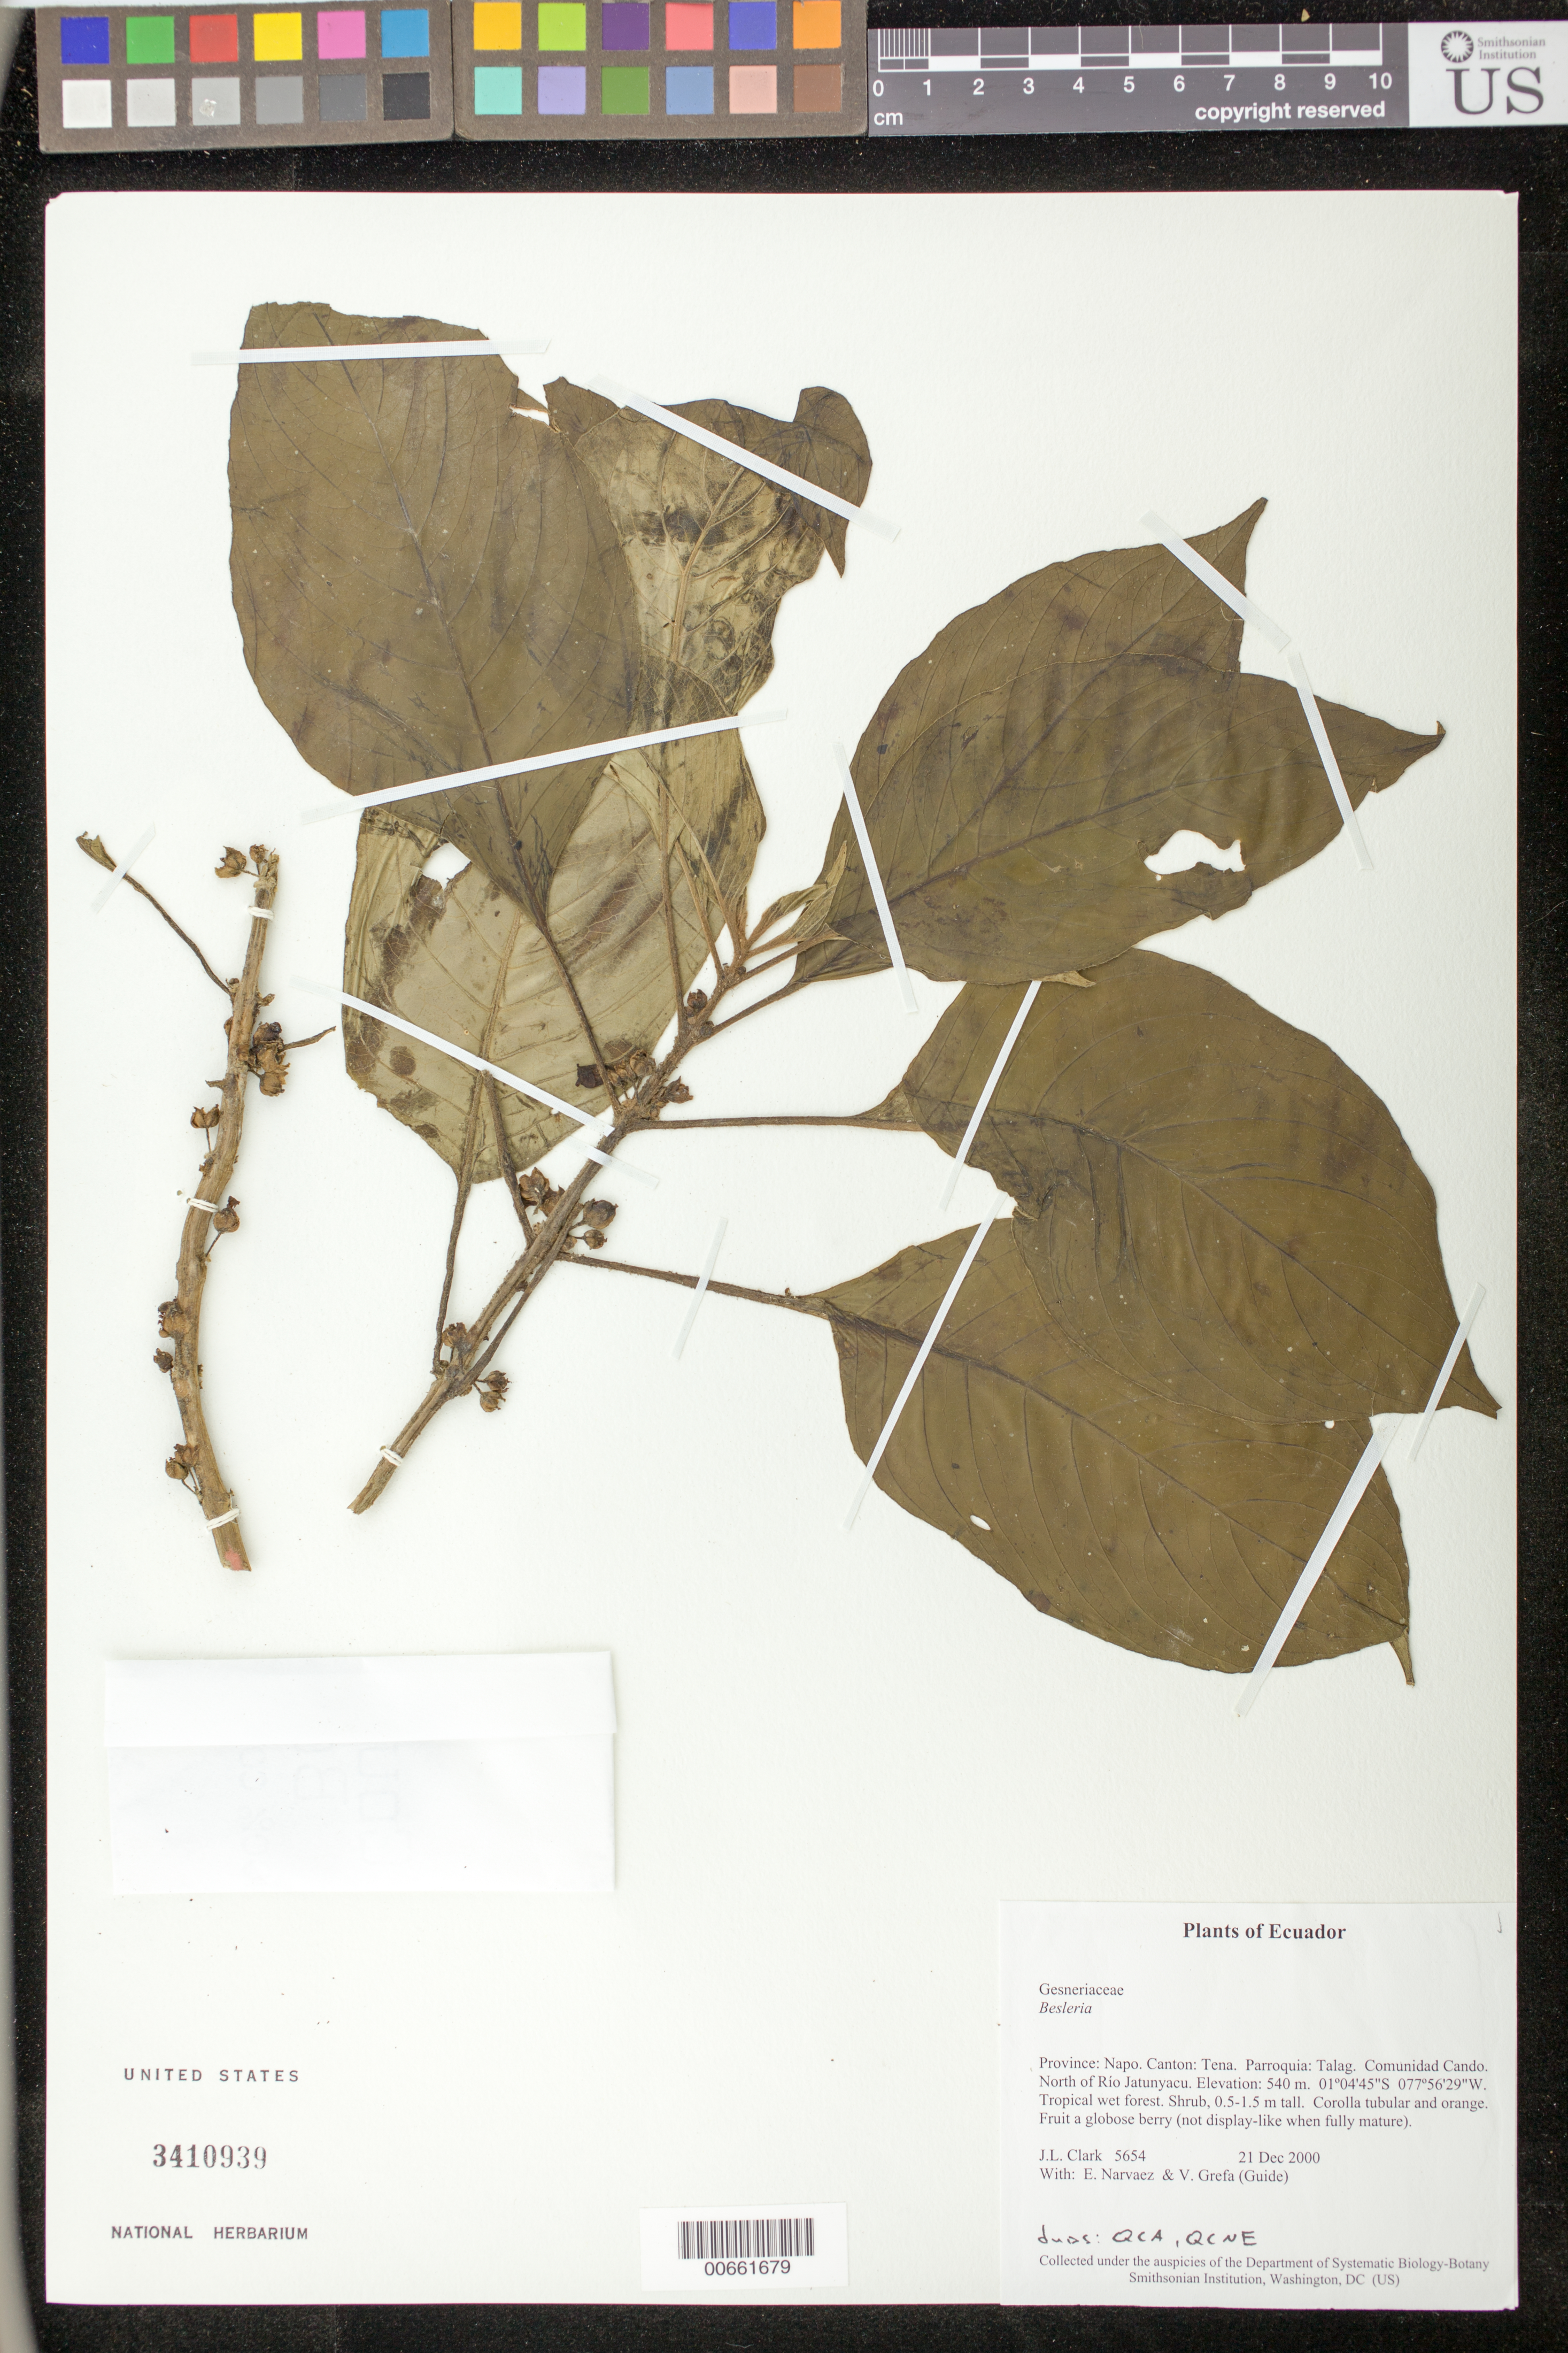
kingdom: Plantae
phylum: Tracheophyta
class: Magnoliopsida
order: Lamiales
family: Gesneriaceae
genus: Besleria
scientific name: Besleria sp.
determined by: Skog, Laurence E.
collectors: J. L. Clark, E. Narváez & V. Grefa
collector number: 5654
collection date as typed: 21 Dec 2000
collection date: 2000-12-21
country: Ecuador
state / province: Napo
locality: Cantón: Tena. Parroquia: Talag. Comunidad Cando. North of Río Jatunyacu.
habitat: Tropical wet forest.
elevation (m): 540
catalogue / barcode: US 3410939